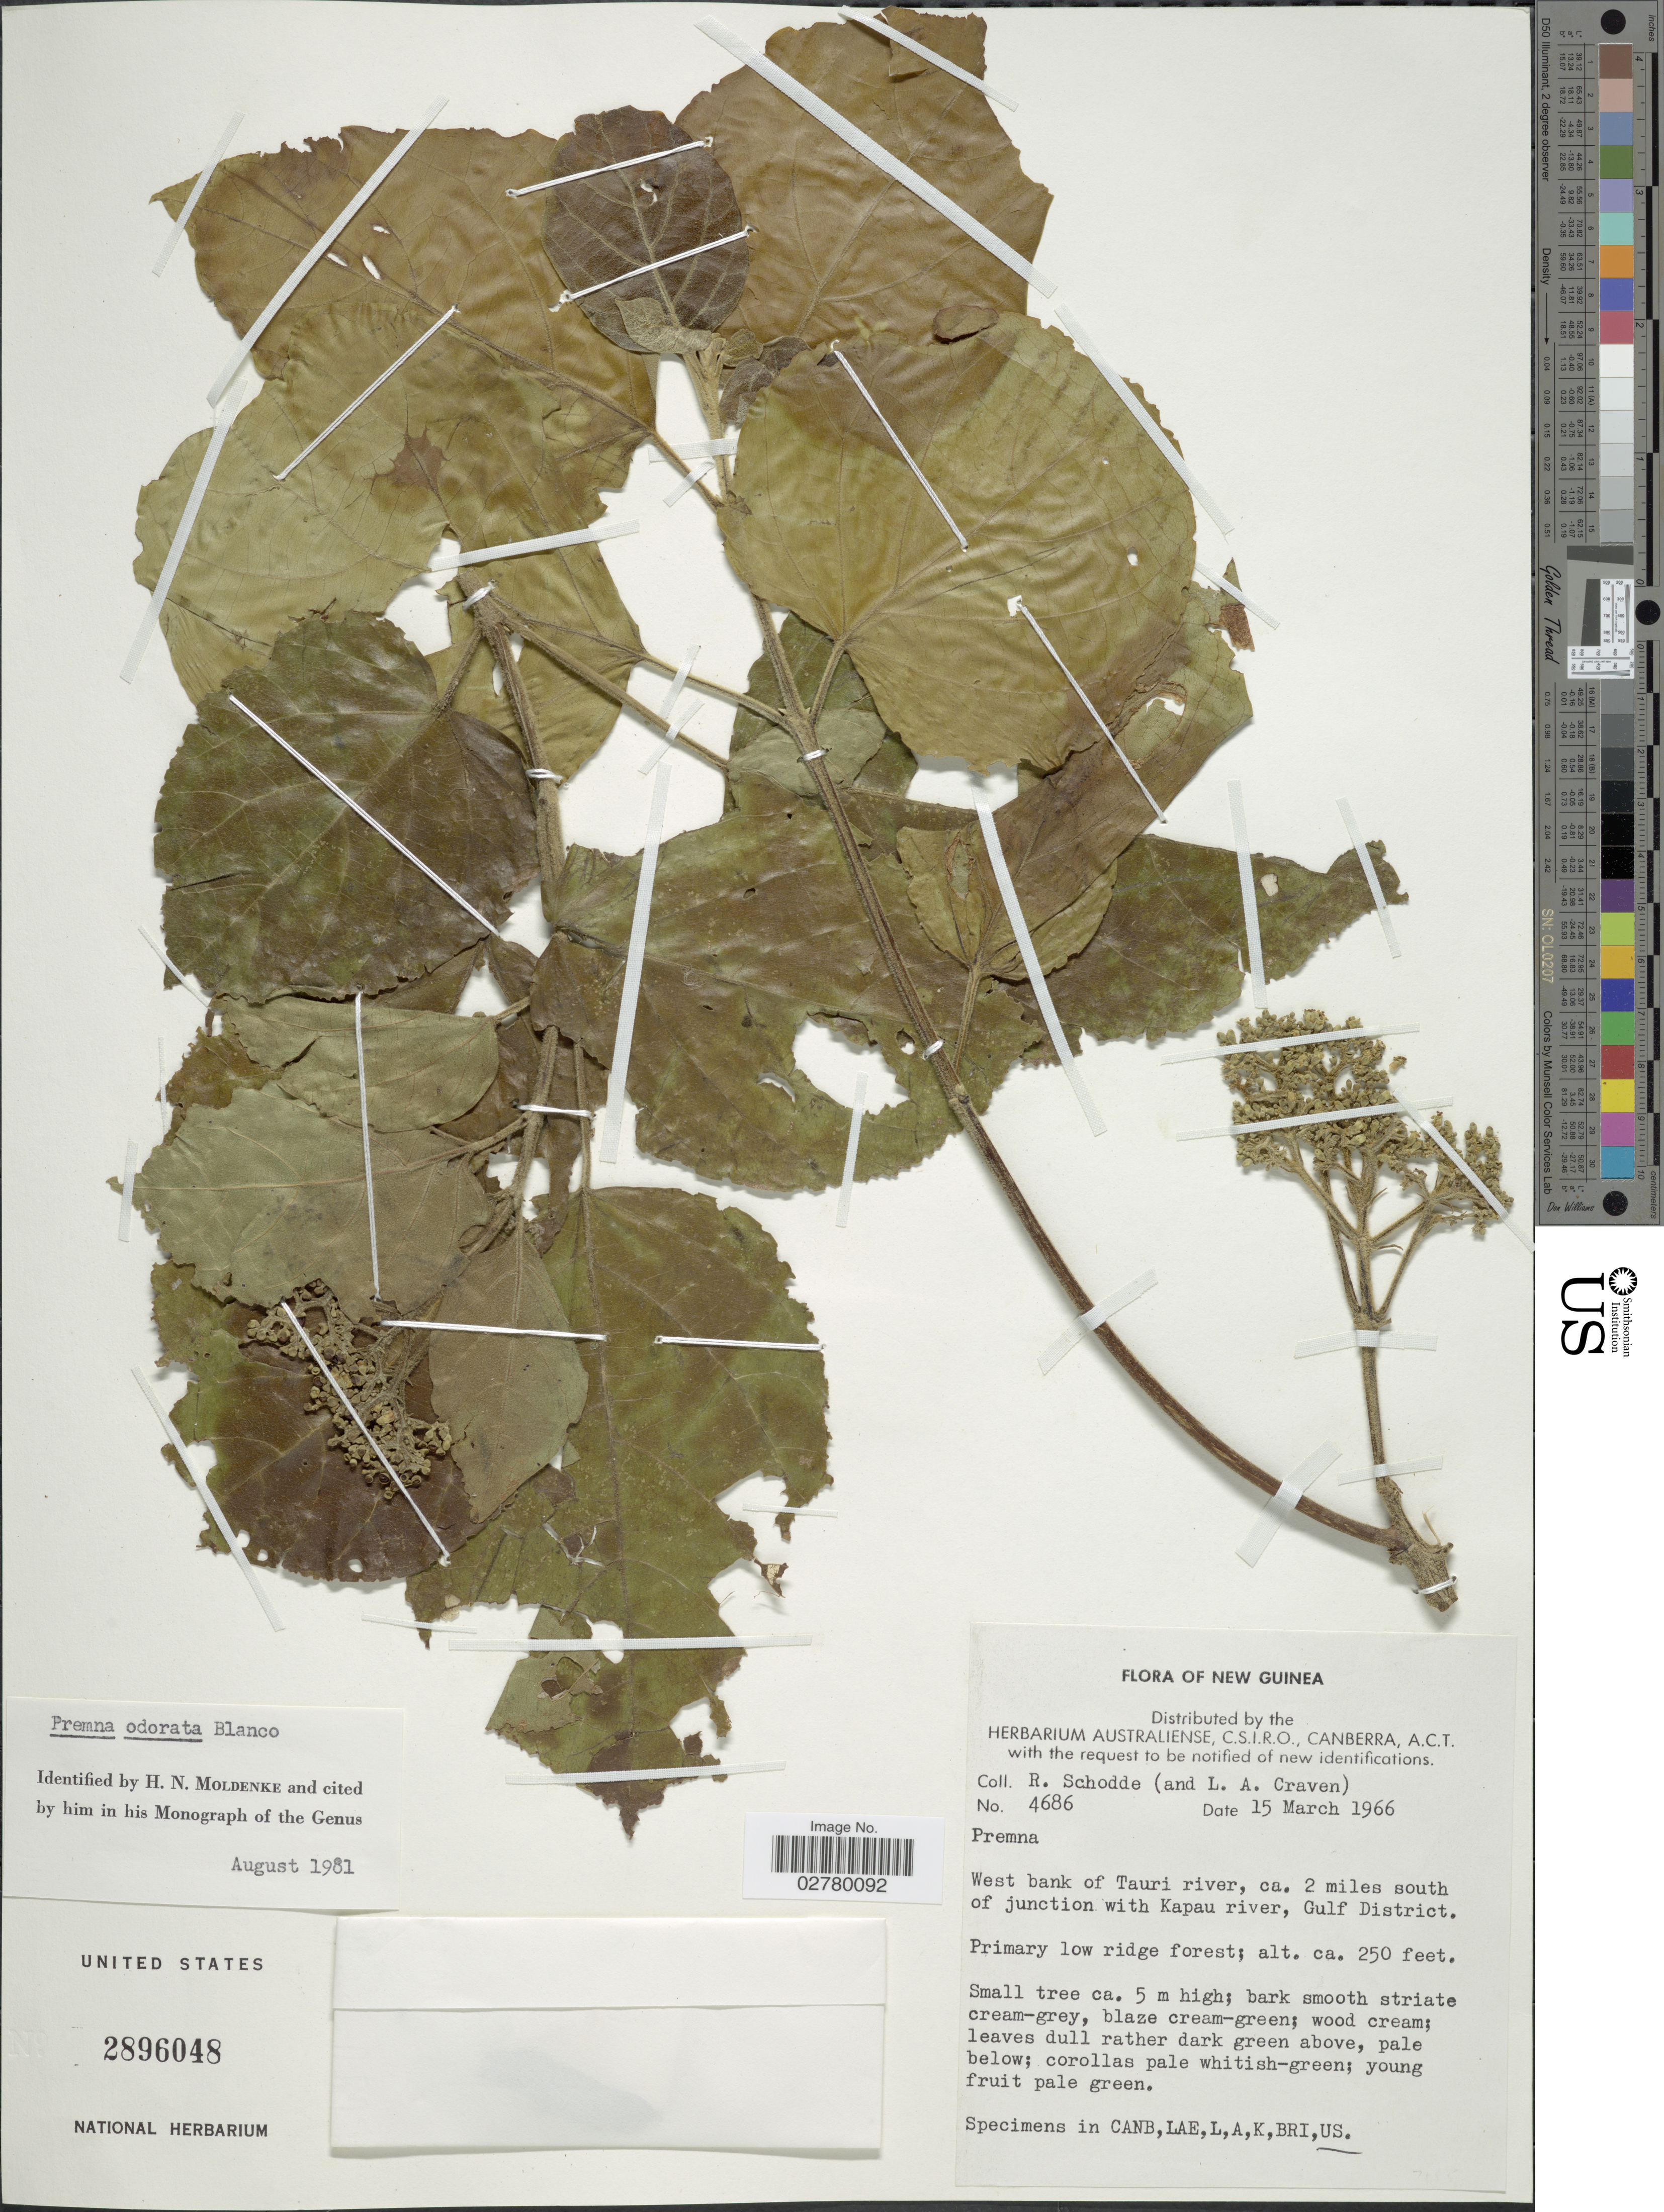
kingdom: Plantae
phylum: Tracheophyta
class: Magnoliopsida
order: Lamiales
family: Lamiaceae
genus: Premna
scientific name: Premna odorata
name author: Blanco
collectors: R. Schodde & L. A. Craven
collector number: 4686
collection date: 1966-03-15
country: Papua New Guinea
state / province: Gulf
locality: New Guinea. West bank of Tauri river, ca. 2 miles south of junction with Kapau river, Gulf District.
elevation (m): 76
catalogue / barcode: US 2896048